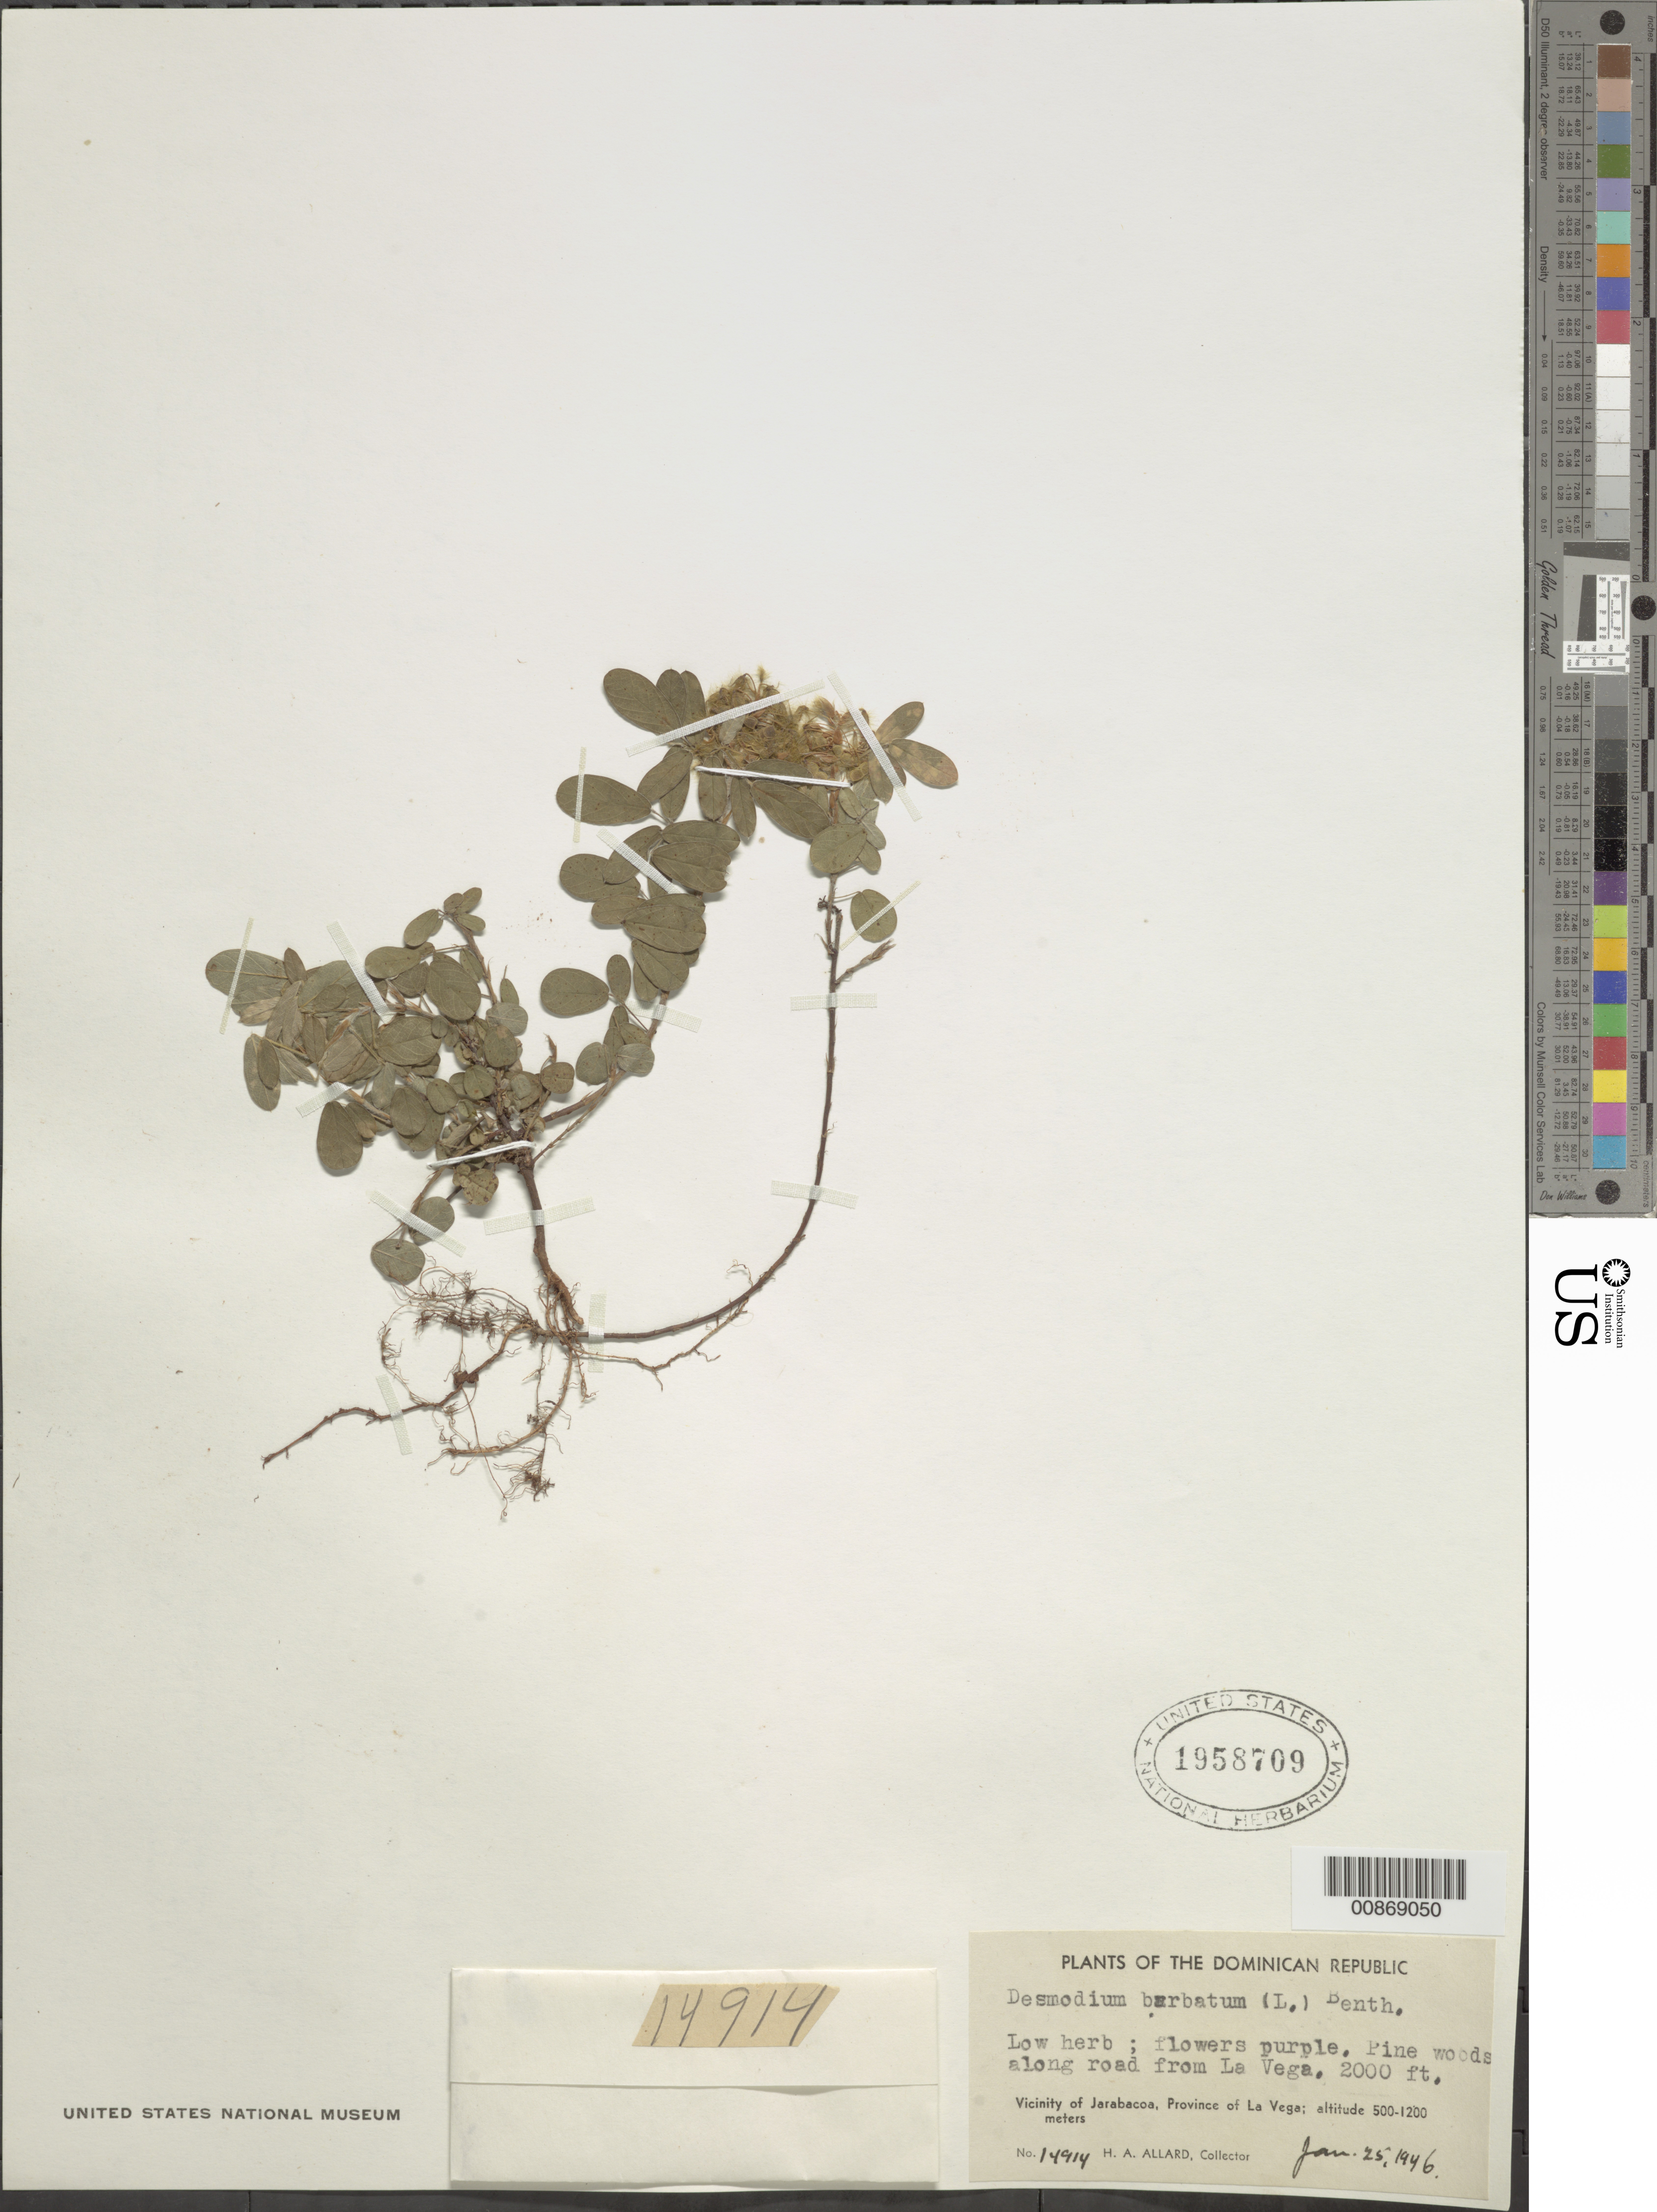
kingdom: Plantae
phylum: Tracheophyta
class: Magnoliopsida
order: Fabales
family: Fabaceae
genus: Grona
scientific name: Grona barbata var. barbata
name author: (L.) H. Ohashi & K. Ohashi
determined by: Strong, Mark T., (BOT), Smithsonian Institution - National Museum of Natural History (UNITED STATES)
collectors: H. A. Allard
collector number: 14914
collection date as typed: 25 Jan 1946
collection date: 1946-01-25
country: Dominican Republic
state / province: La Vega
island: Hispaniola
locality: Along road from La Vega. Vicinity of Jarabacoa.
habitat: Pine woods.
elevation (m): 610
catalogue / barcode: US 1958709